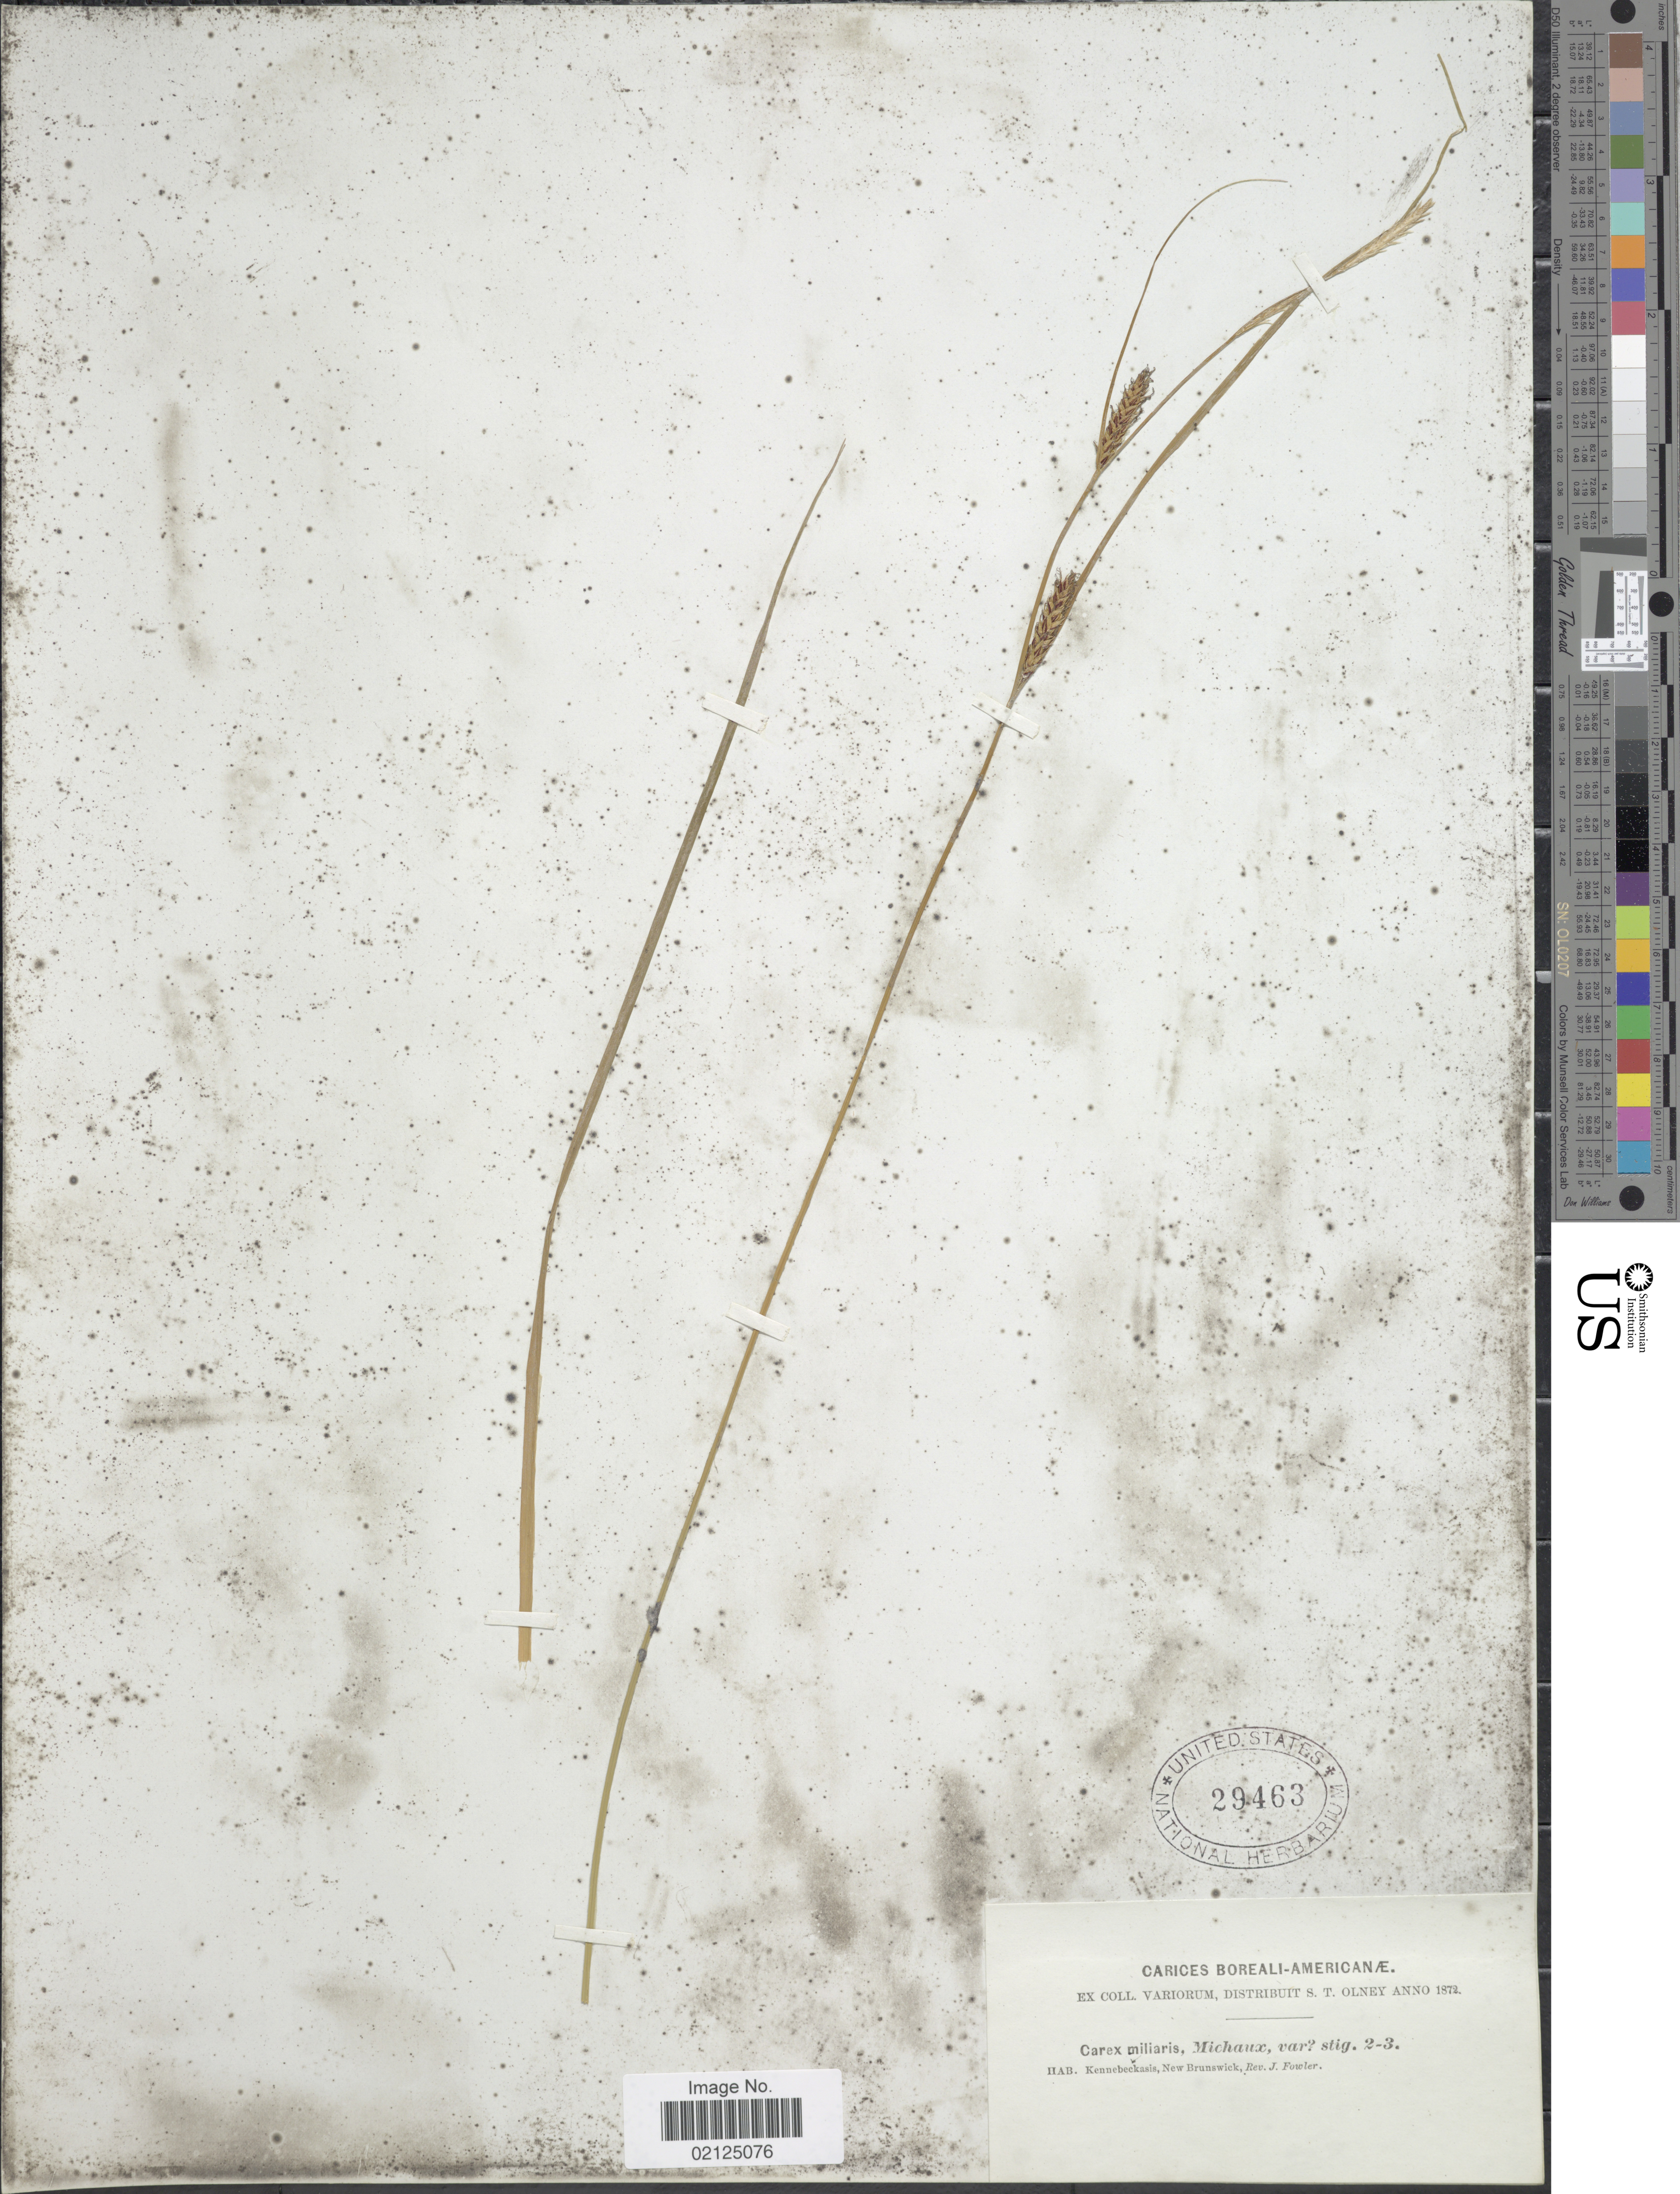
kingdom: Plantae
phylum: Tracheophyta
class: Liliopsida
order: Poales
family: Cyperaceae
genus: Carex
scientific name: Carex miliaris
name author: Michx.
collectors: J. P. Fowler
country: Canada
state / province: New Brunswick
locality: Carices Boreali- Americanæ, Kennebeckasis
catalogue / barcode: US 29463